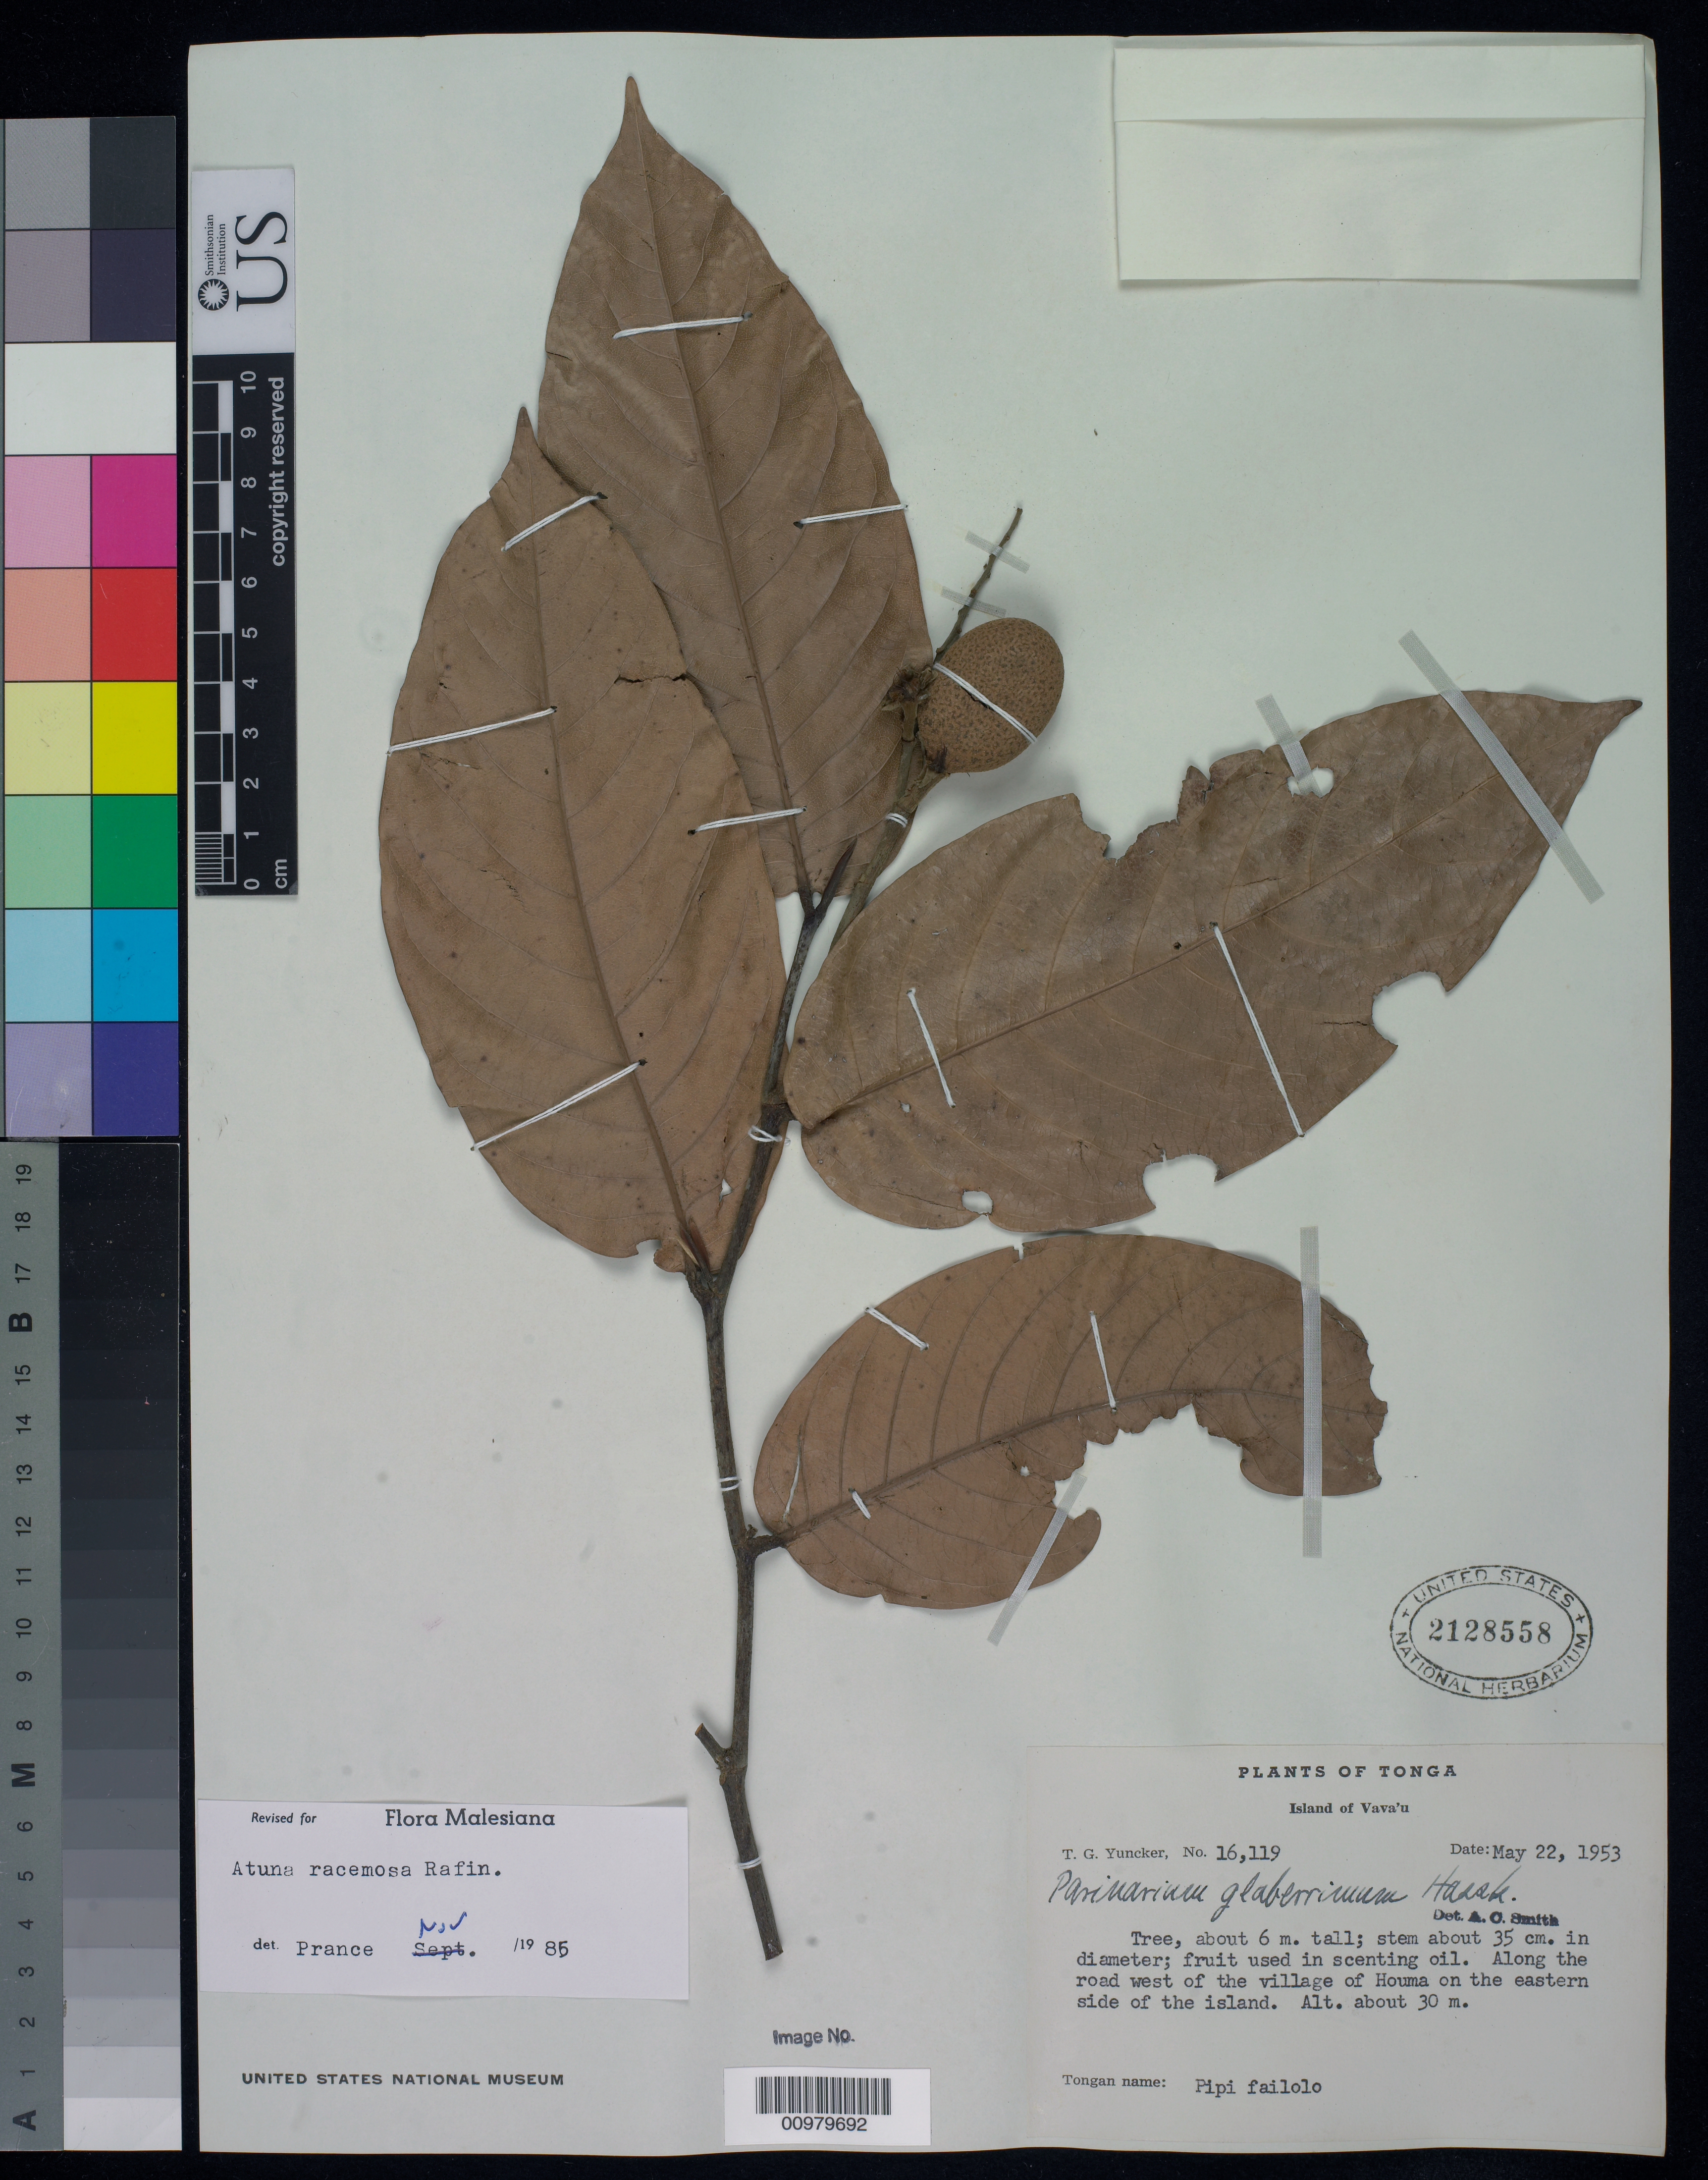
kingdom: Plantae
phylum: Tracheophyta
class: Magnoliopsida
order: Malpighiales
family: Chrysobalanaceae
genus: Atuna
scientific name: Atuna racemosa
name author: Raf.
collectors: T. G. Yuncker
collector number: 16119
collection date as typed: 22 May 1953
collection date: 1953-05-22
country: Tonga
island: Vava'u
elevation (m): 30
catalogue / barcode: US 2128558